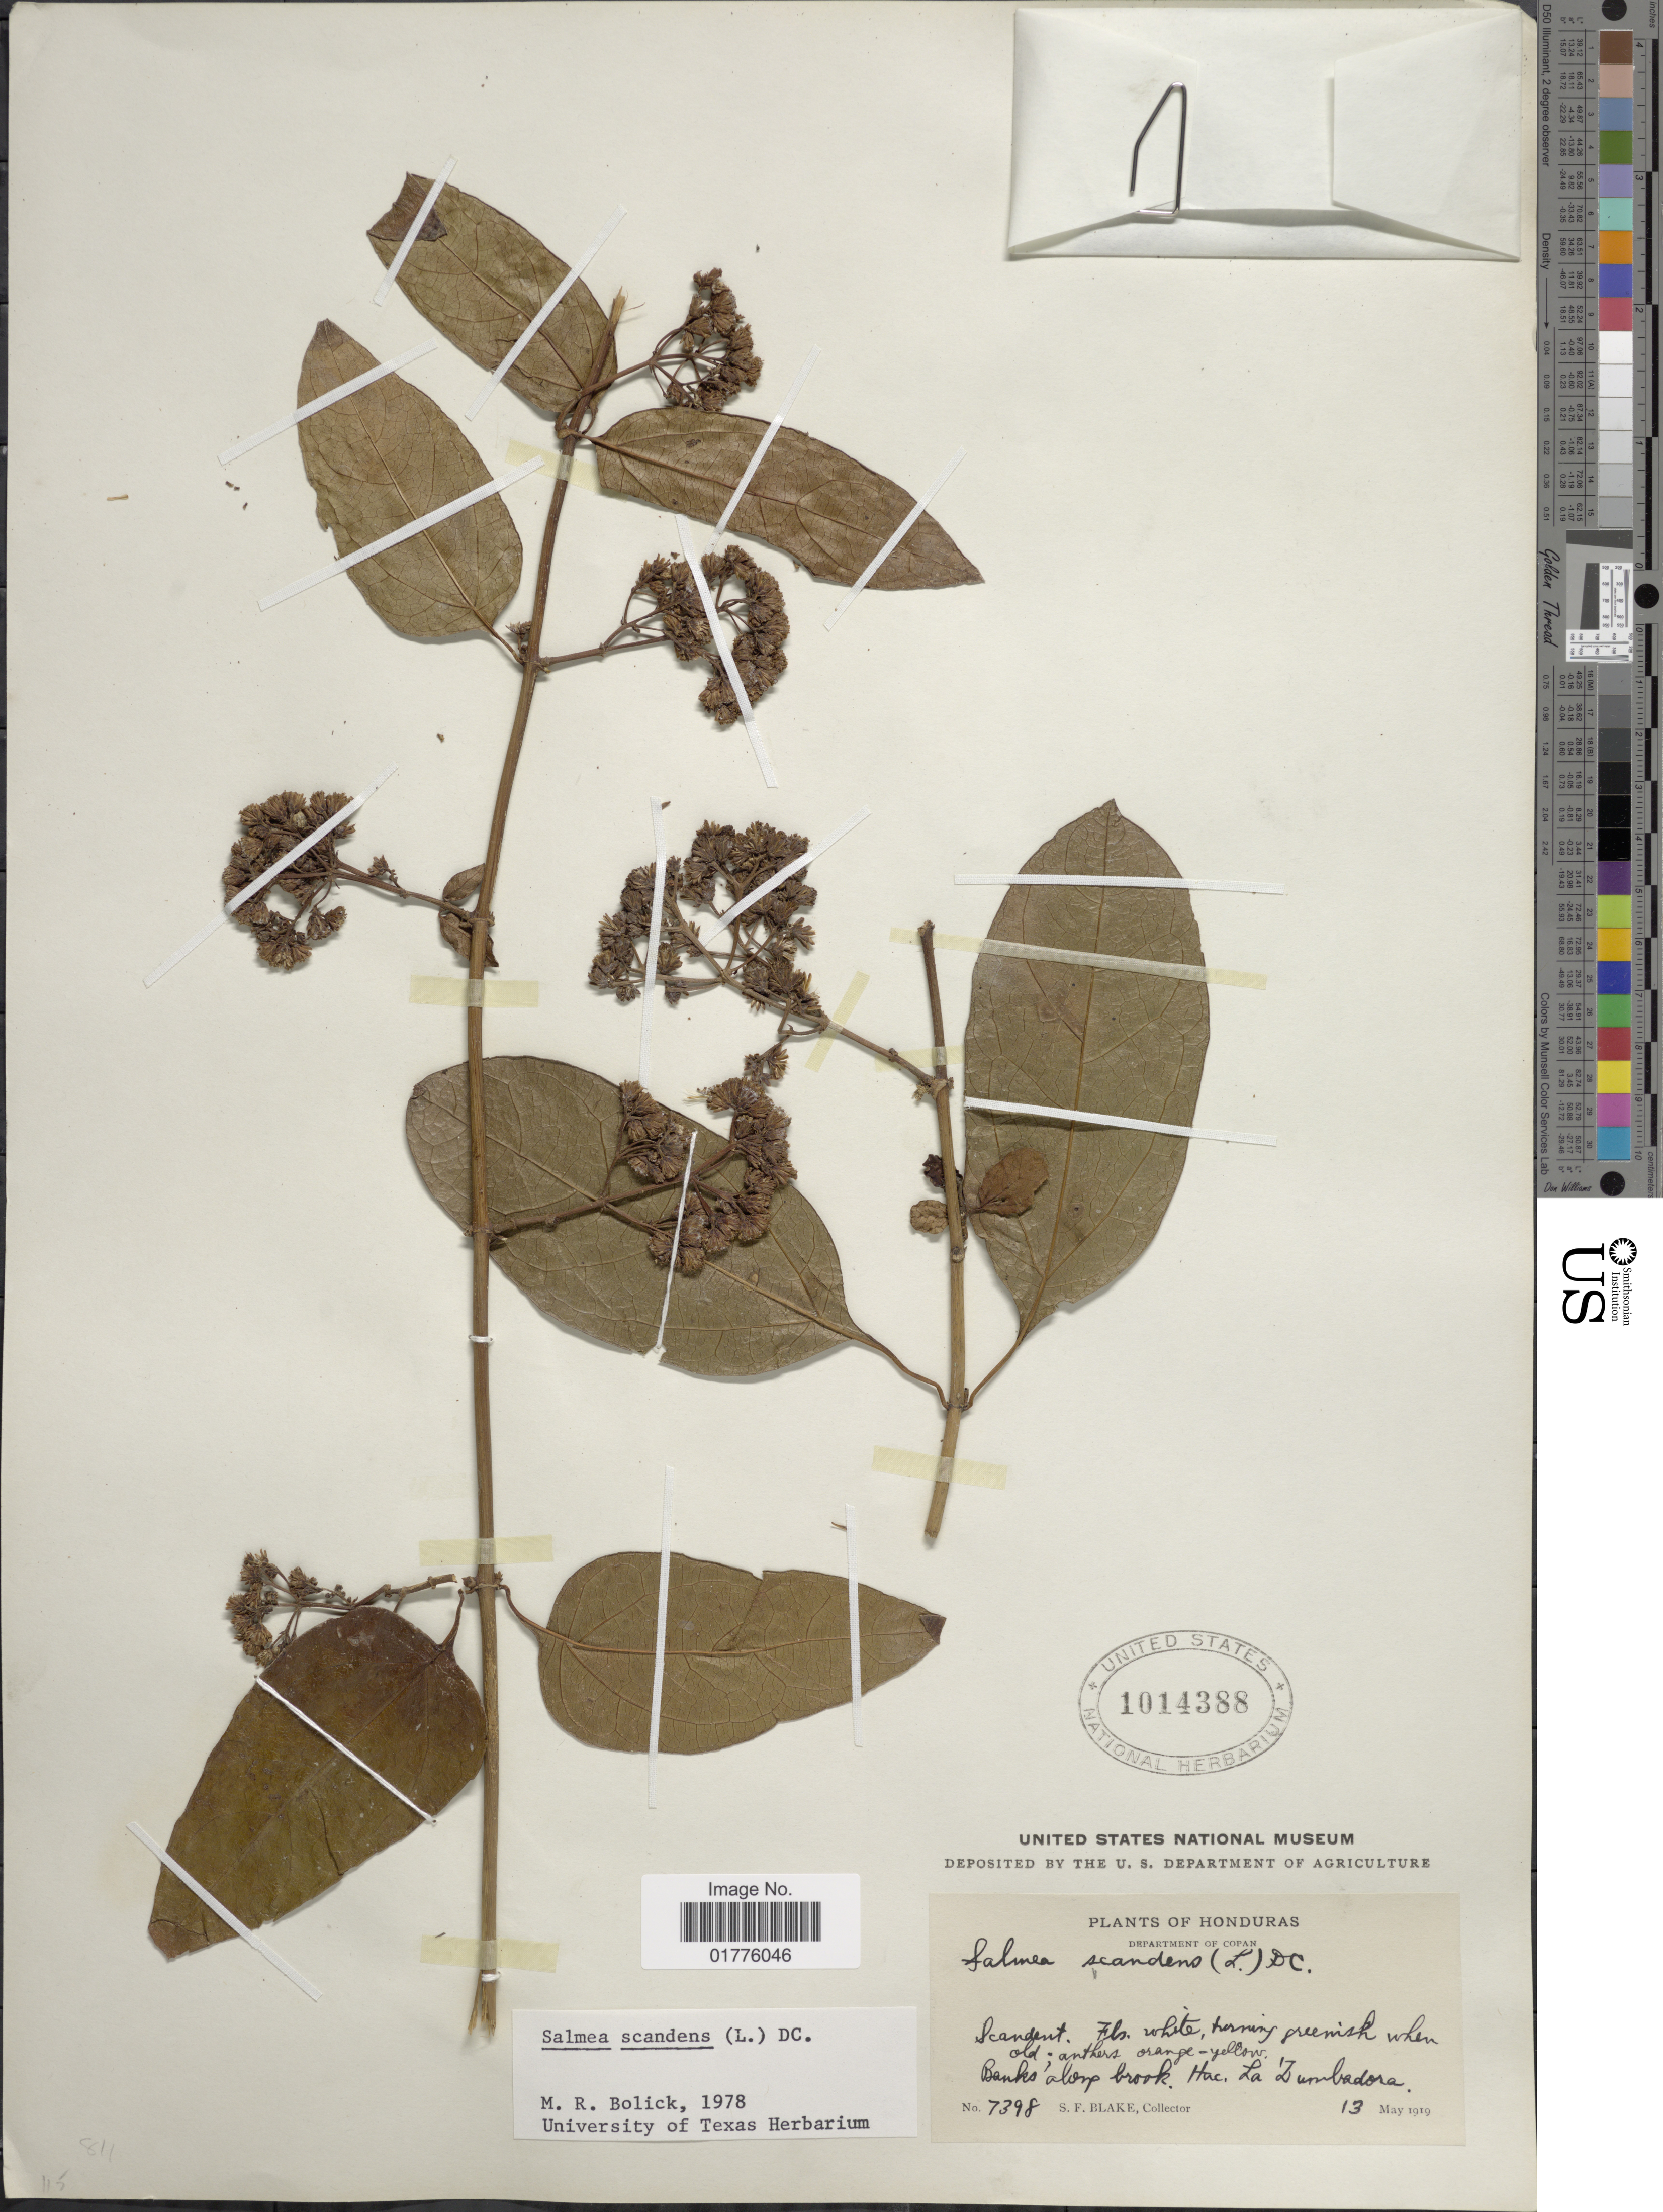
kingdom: Plantae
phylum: Tracheophyta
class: Magnoliopsida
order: Asterales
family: Asteraceae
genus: Salmea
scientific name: Salmea scandens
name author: (L.) DC.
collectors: S. Blake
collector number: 7398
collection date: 1919-05-13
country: Honduras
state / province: Copán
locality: Department of Copan. Banks along brook. Hac. La Zumbadora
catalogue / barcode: US 1014388